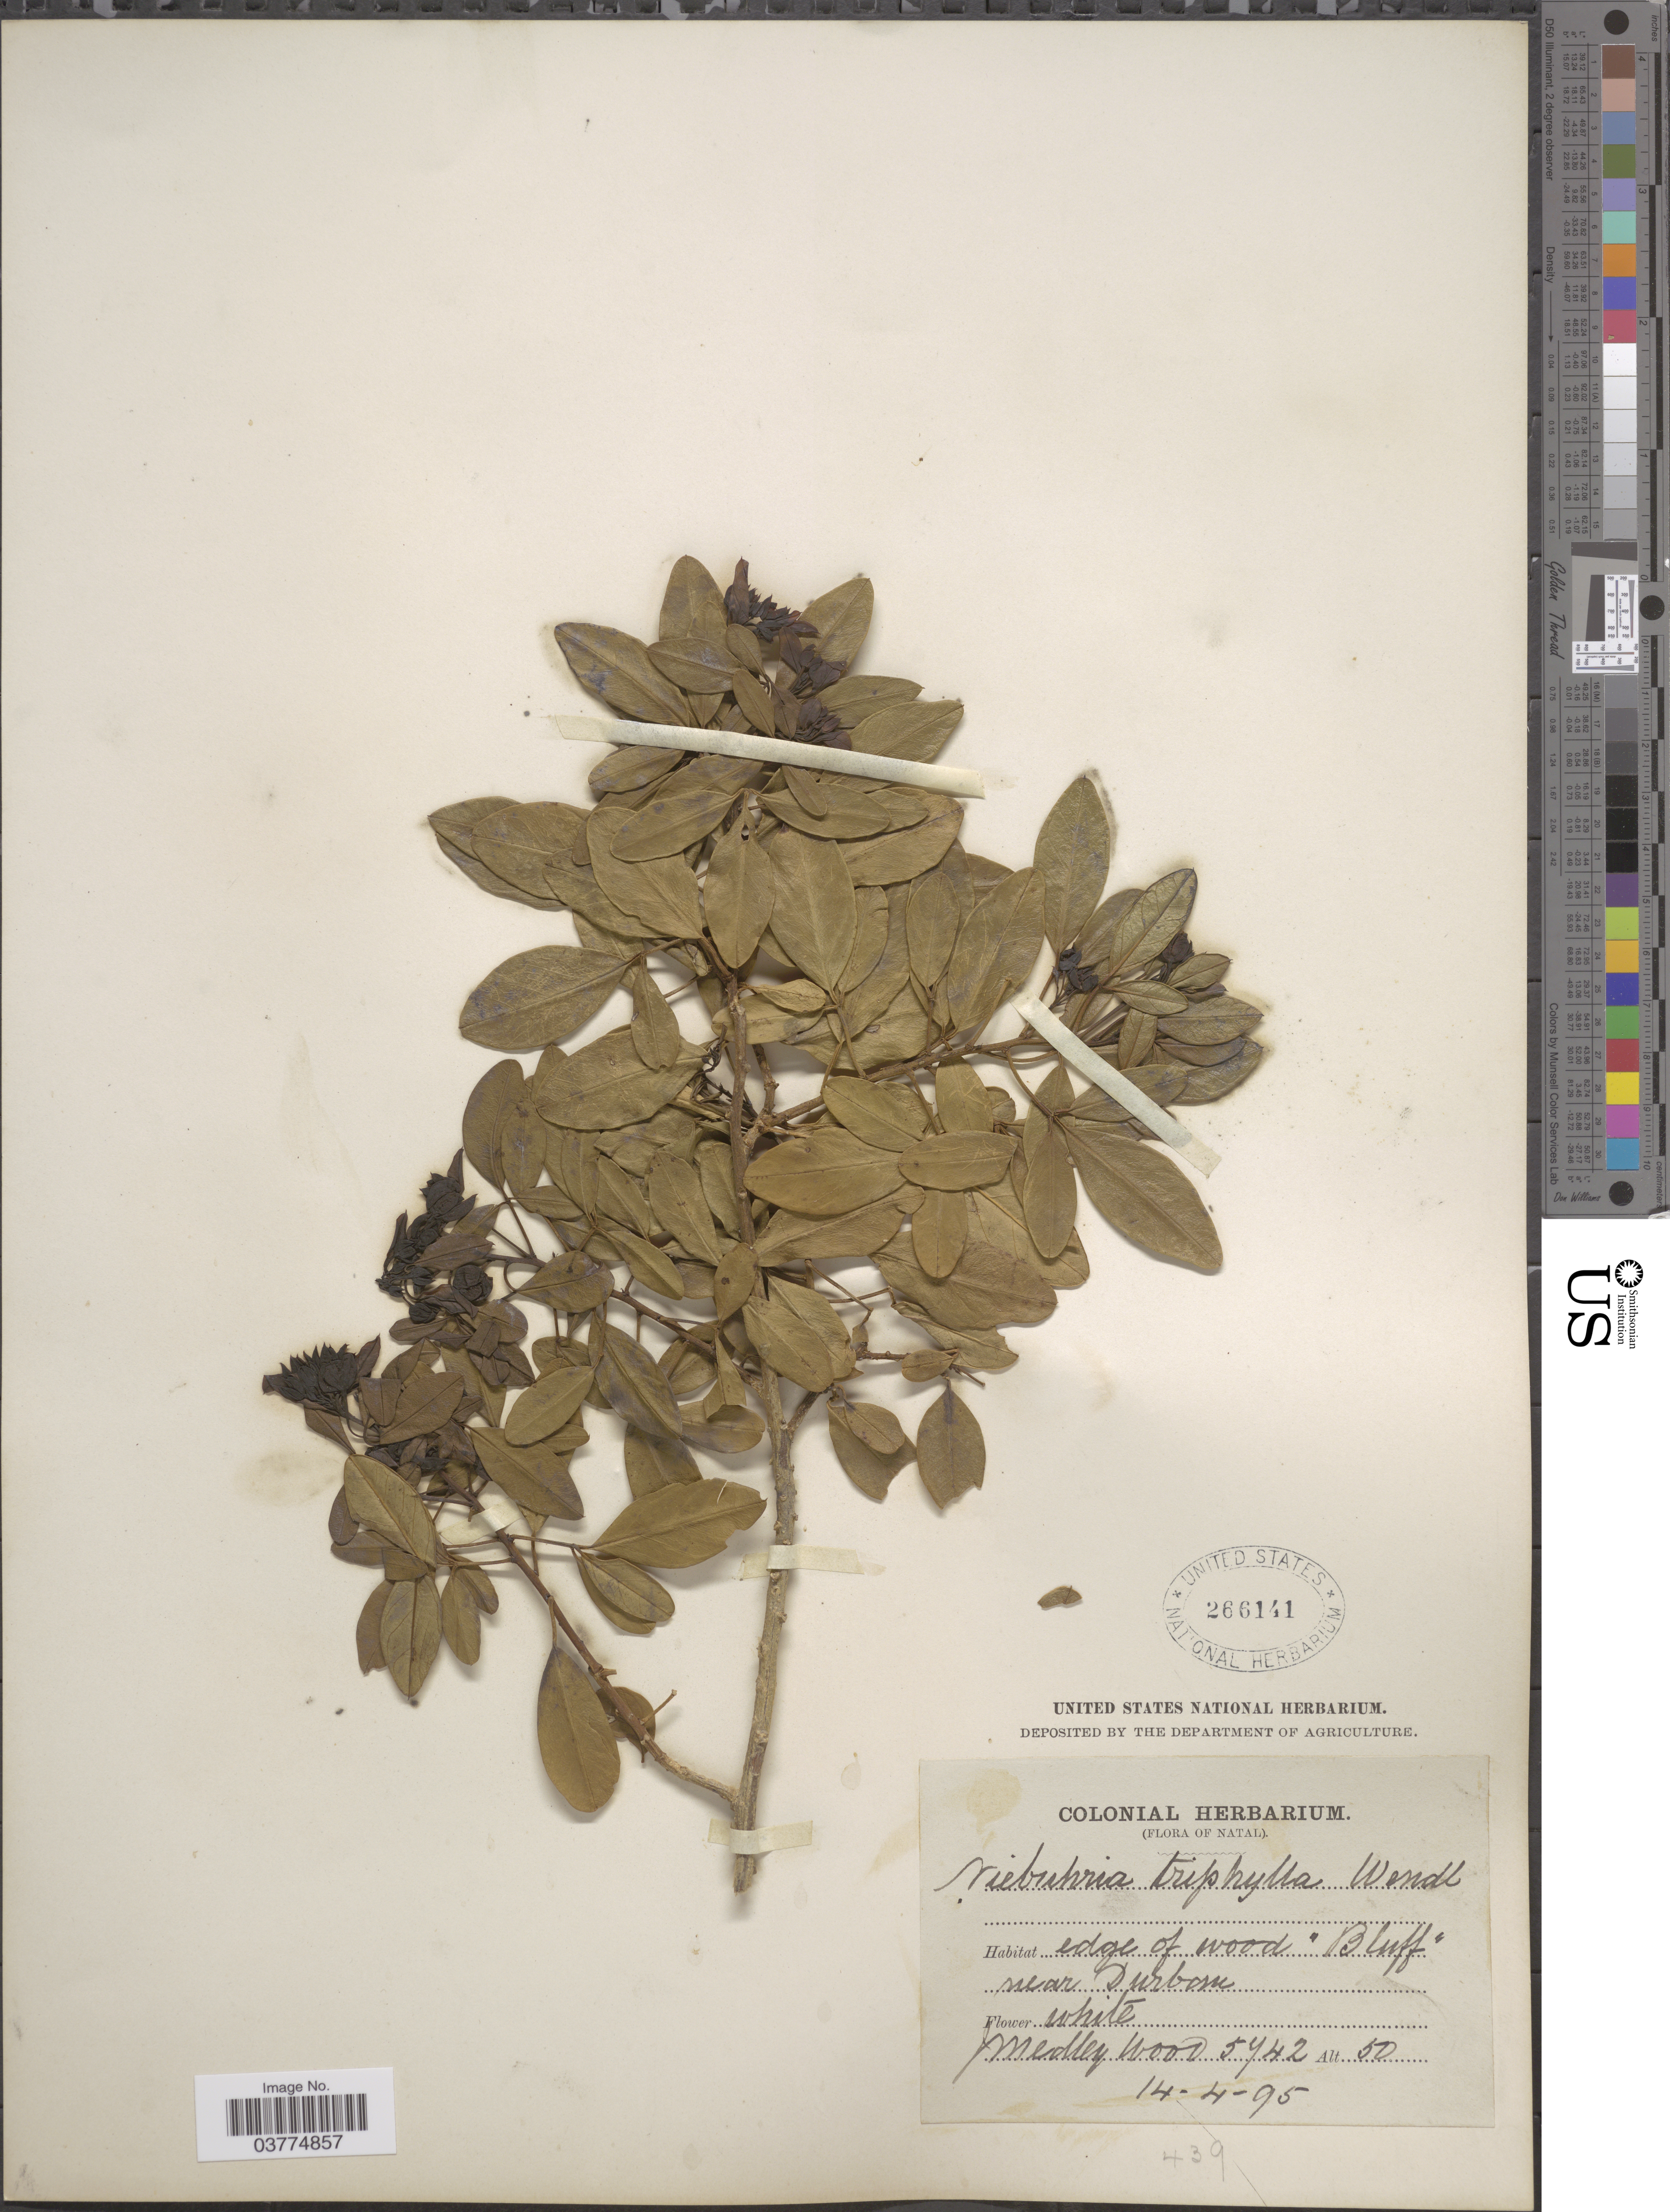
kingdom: Plantae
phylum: Tracheophyta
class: Magnoliopsida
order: Brassicales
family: Capparaceae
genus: Maerua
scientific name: Maerua caffra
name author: Pax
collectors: M. Wood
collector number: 5742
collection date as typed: Transcribed d/m/y: 14/4/95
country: South Africa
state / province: KwaZulu-Natal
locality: Natal. Edge of wood "Bluff" near Durban.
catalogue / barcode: US 266141